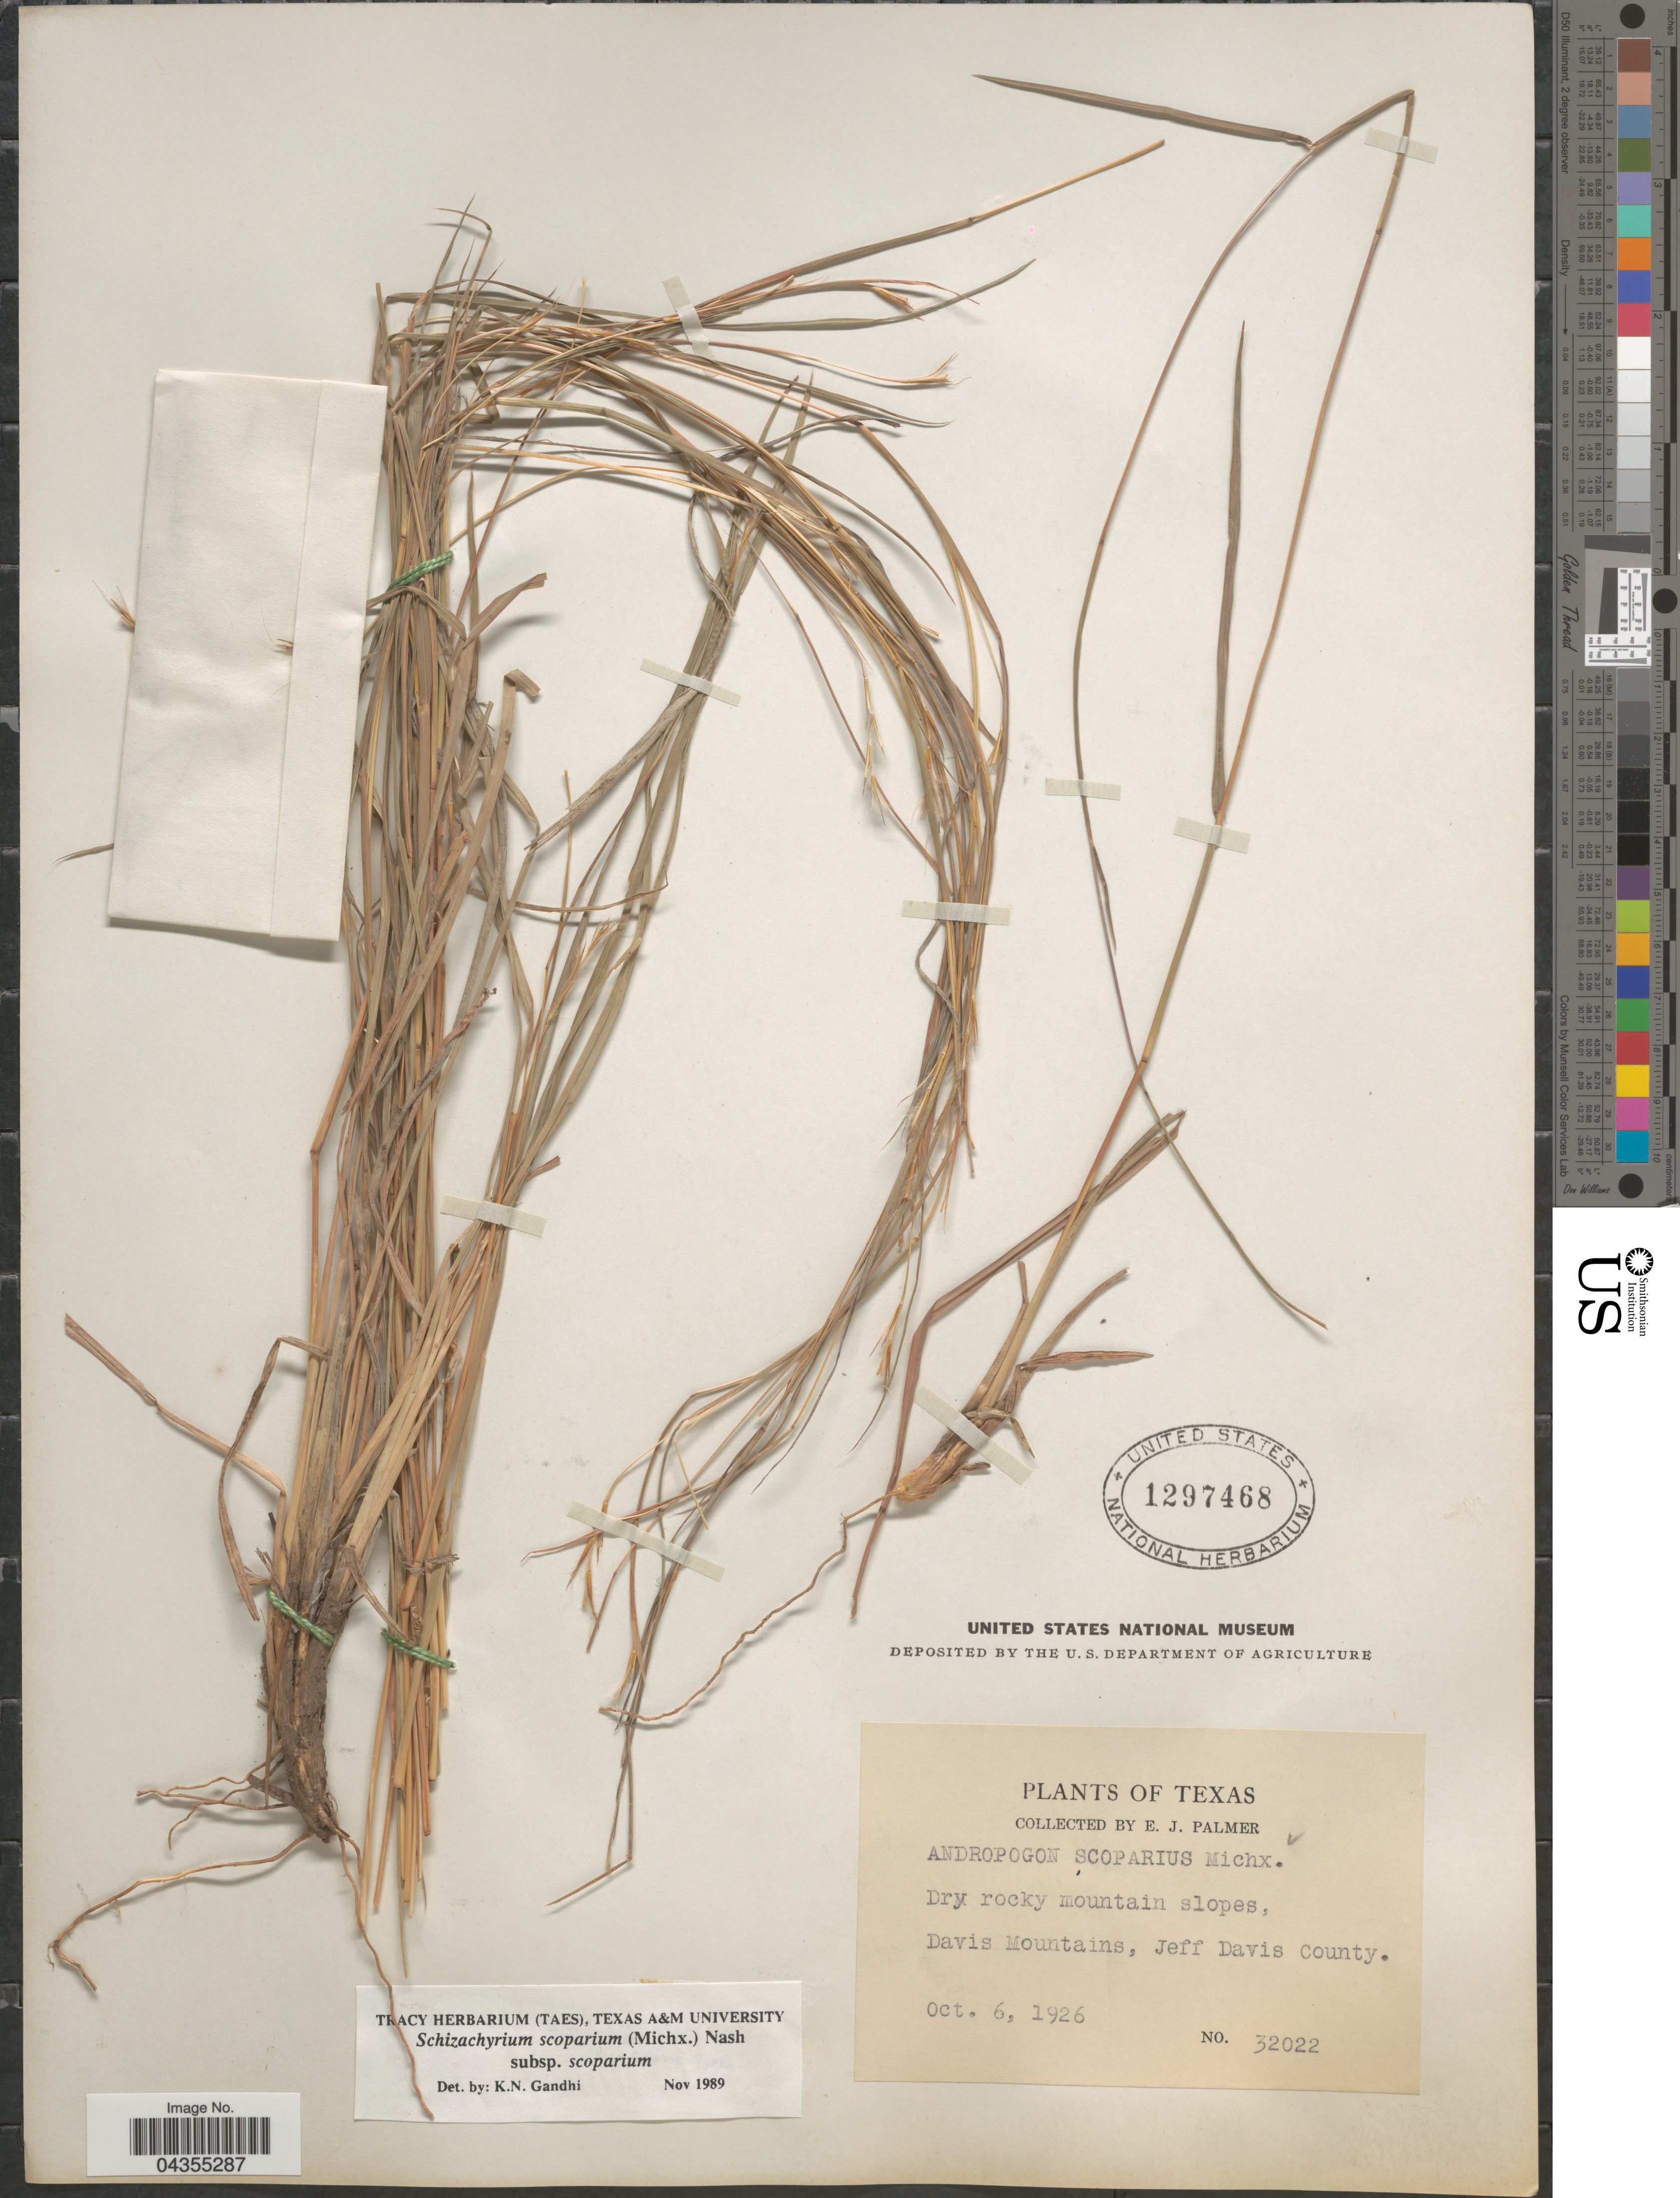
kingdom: Plantae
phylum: Tracheophyta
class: Liliopsida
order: Poales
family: Poaceae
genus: Schizachyrium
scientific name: Schizachyrium scoparium var. scoparium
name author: (Michx.) Nash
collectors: E. J. Palmer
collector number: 32022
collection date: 1926-10-06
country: United States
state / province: Texas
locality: Dry rocky mountain slopes, Davis Mountains, Jeff Davis County.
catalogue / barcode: US 1297468